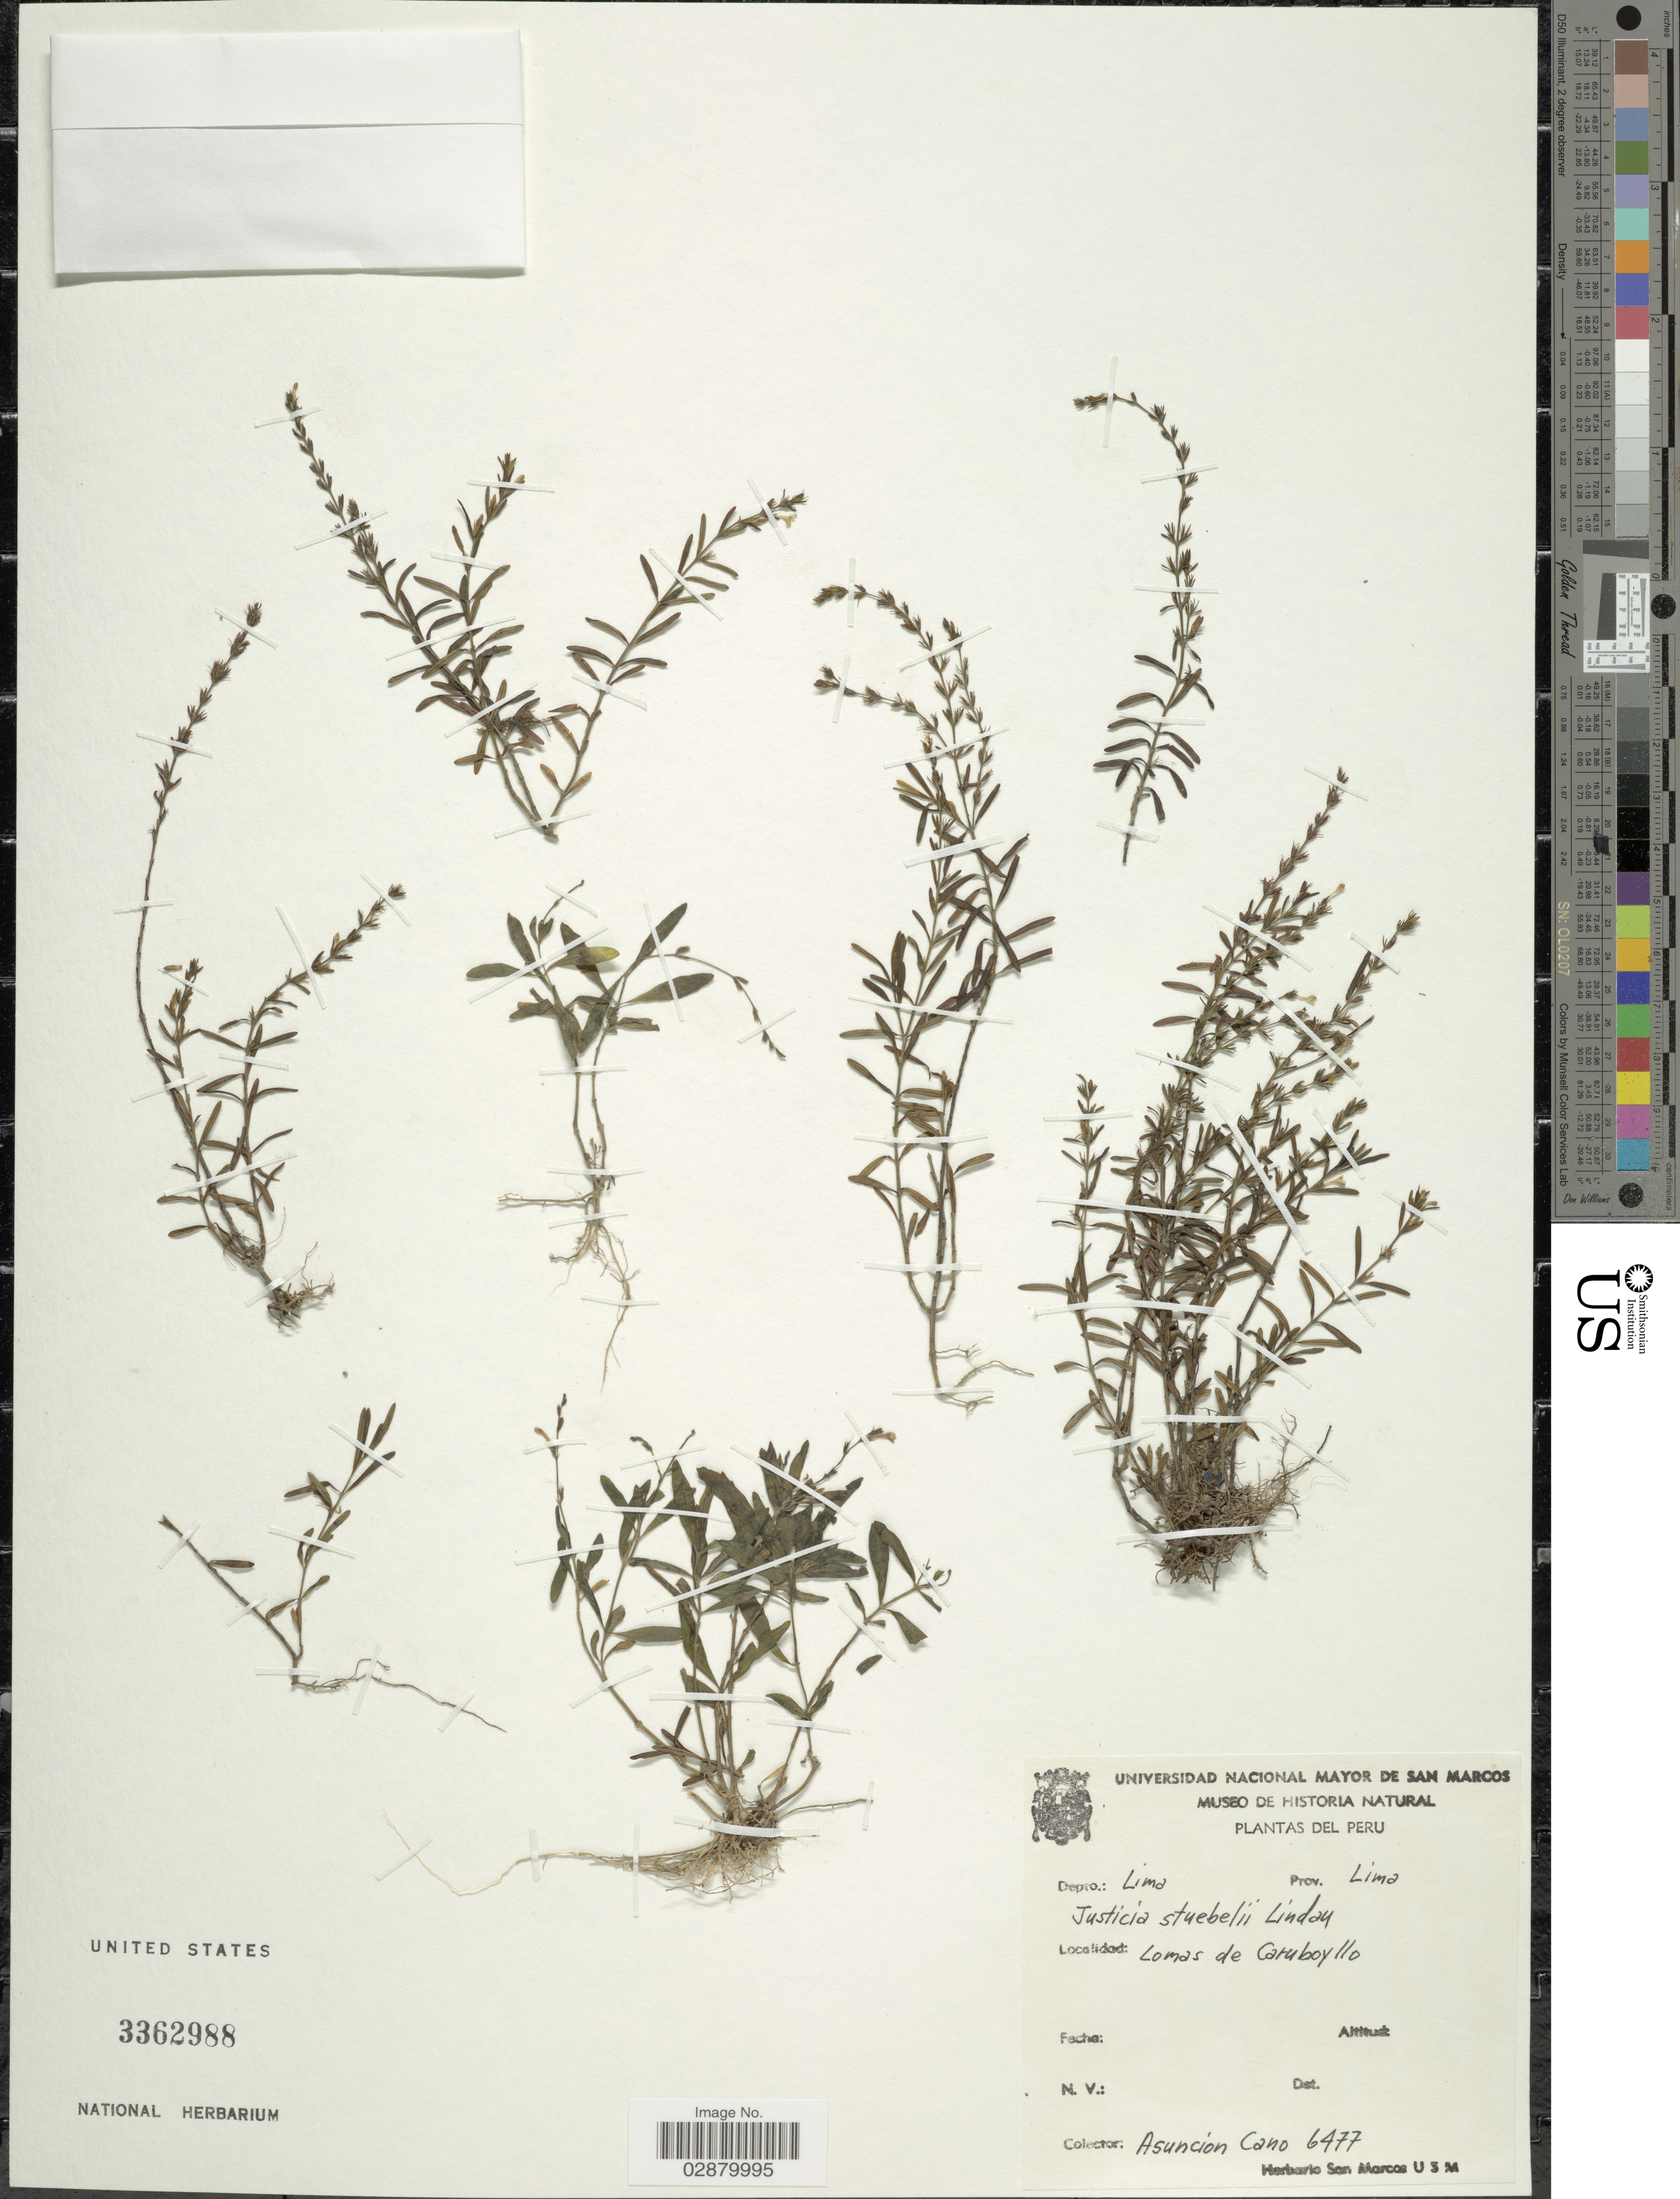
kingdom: Plantae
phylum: Tracheophyta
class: Magnoliopsida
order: Lamiales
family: Acanthaceae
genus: Justicia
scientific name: Justicia pectoralis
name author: Jacq.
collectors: A. Cano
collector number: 6477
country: Peru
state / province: Lima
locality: Depto.: Lima. Prov. Lima. Lomas de Caruboyllo.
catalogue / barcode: US 3362988